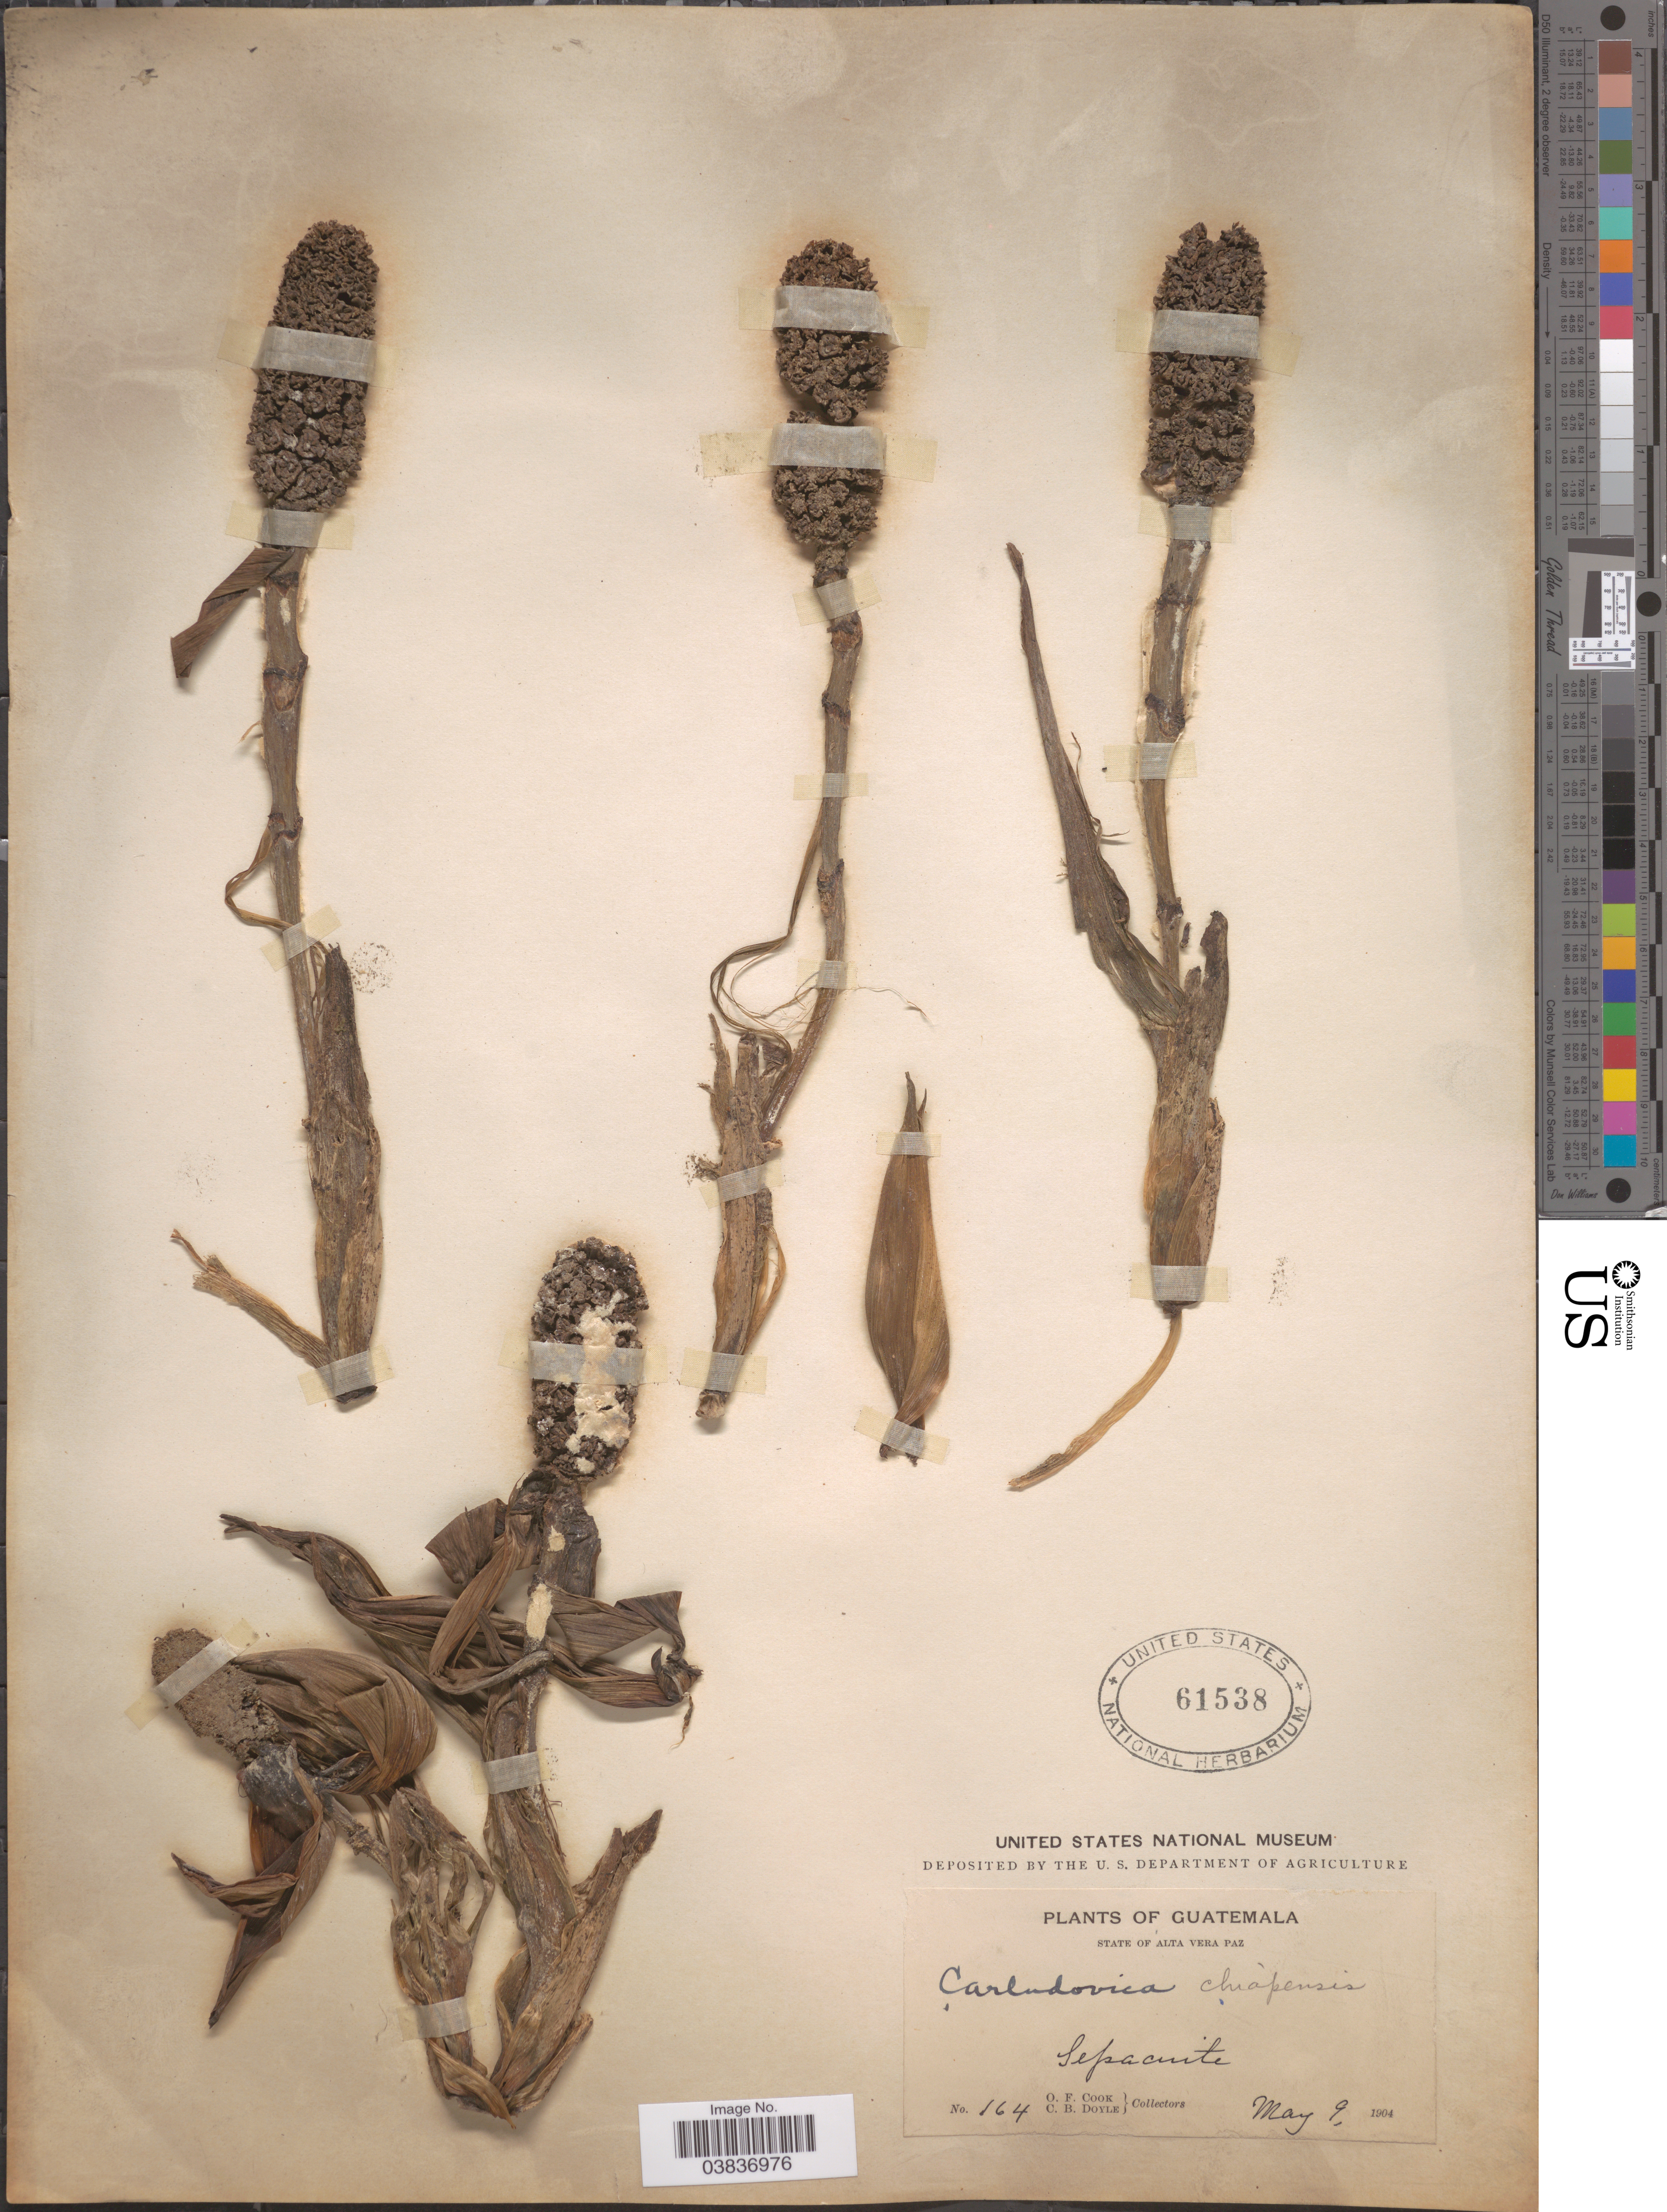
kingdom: Plantae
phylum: Tracheophyta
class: Liliopsida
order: Pandanales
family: Cyclanthaceae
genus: Asplundia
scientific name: Asplundia chiapensis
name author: (Matuda) Harling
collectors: O. F. Cook & C. Doyle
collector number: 164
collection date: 1904-05-09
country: Guatemala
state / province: Alta Verapaz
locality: Sepacuite.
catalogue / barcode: US 61538